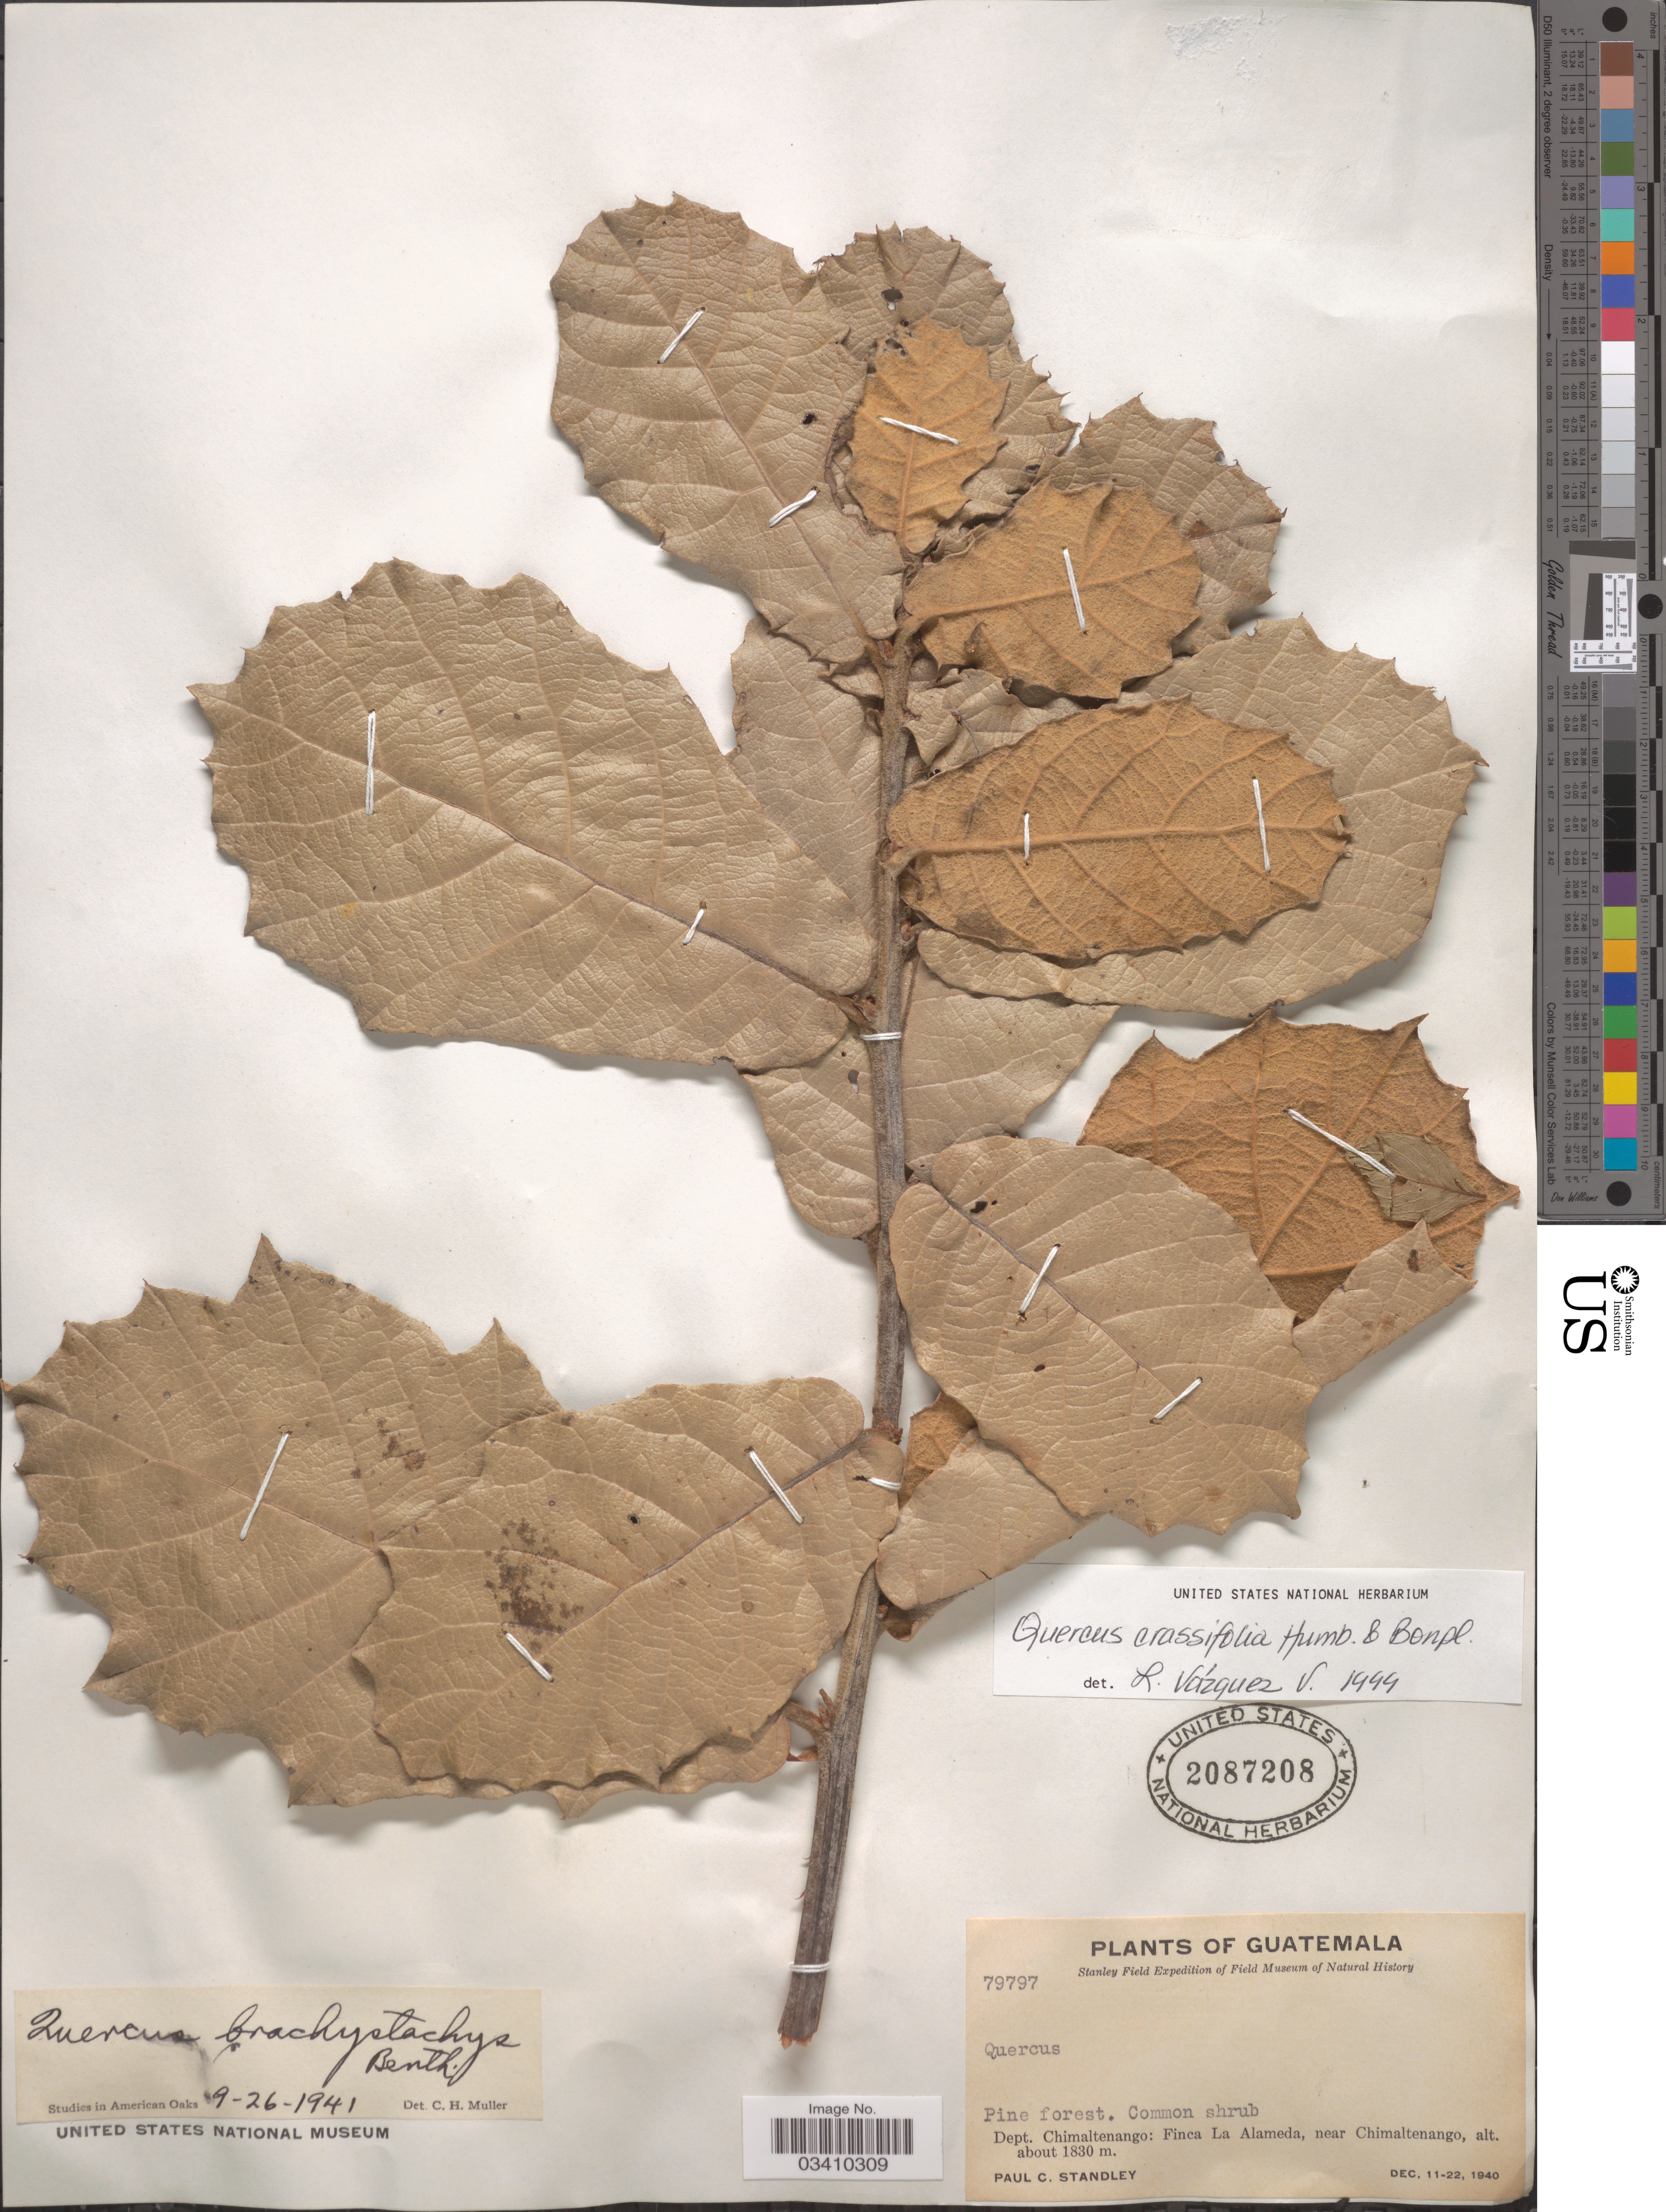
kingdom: Plantae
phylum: Tracheophyta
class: Magnoliopsida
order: Fagales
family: Fagaceae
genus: Quercus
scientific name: Quercus crassifolia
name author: Humb. & Bonpl.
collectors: P. C. Standley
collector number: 79797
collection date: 1940-12-11/1940-12-22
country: Guatemala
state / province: Chimaltenango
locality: Dept. Chimaltenango: Finca La Alameda, near Chimaltenango.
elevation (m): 1830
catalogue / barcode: US 2087208